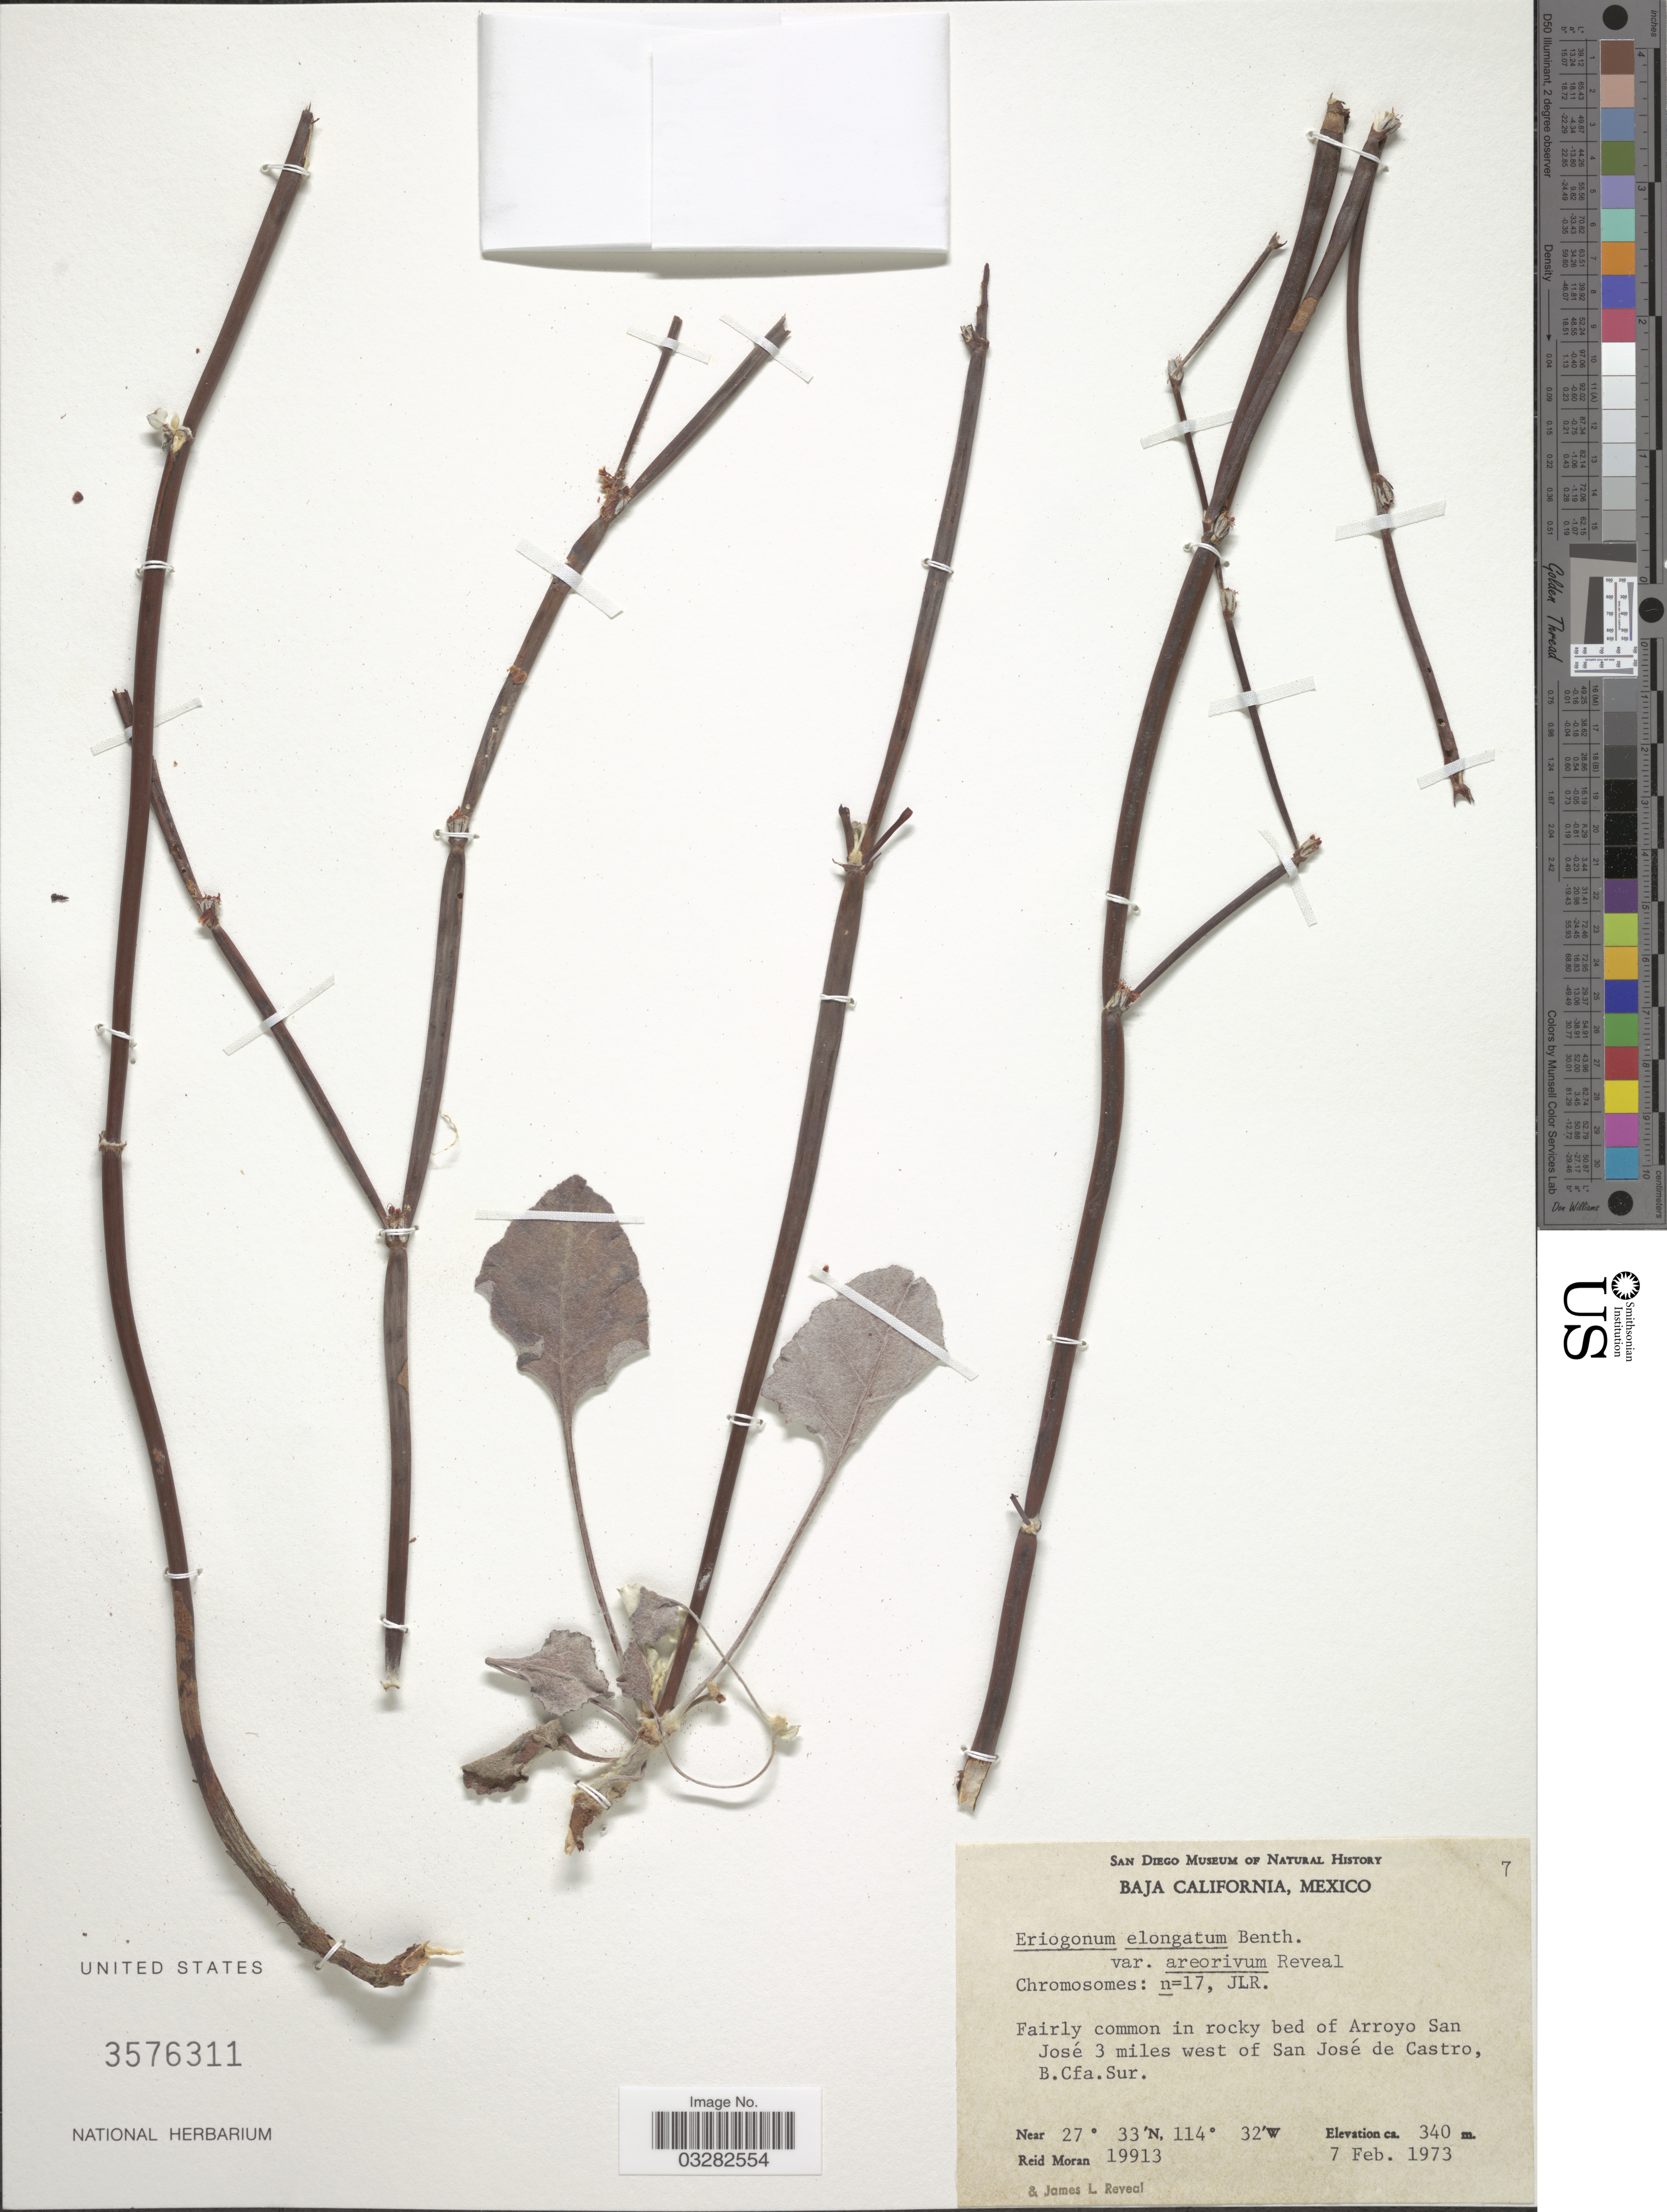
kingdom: Plantae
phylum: Tracheophyta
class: Magnoliopsida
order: Caryophyllales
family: Polygonaceae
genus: Eriogonum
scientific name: Eriogonum elongatum var. areorivum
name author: Reveal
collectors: R. Moran & J. L. Reveal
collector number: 19913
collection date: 1973-02-07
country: Mexico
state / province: Baja California Sur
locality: Fairly common in rocky bed of Arroyo San José 3 miles west of San José de Castro. Baja California.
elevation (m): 340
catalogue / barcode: US 3576311